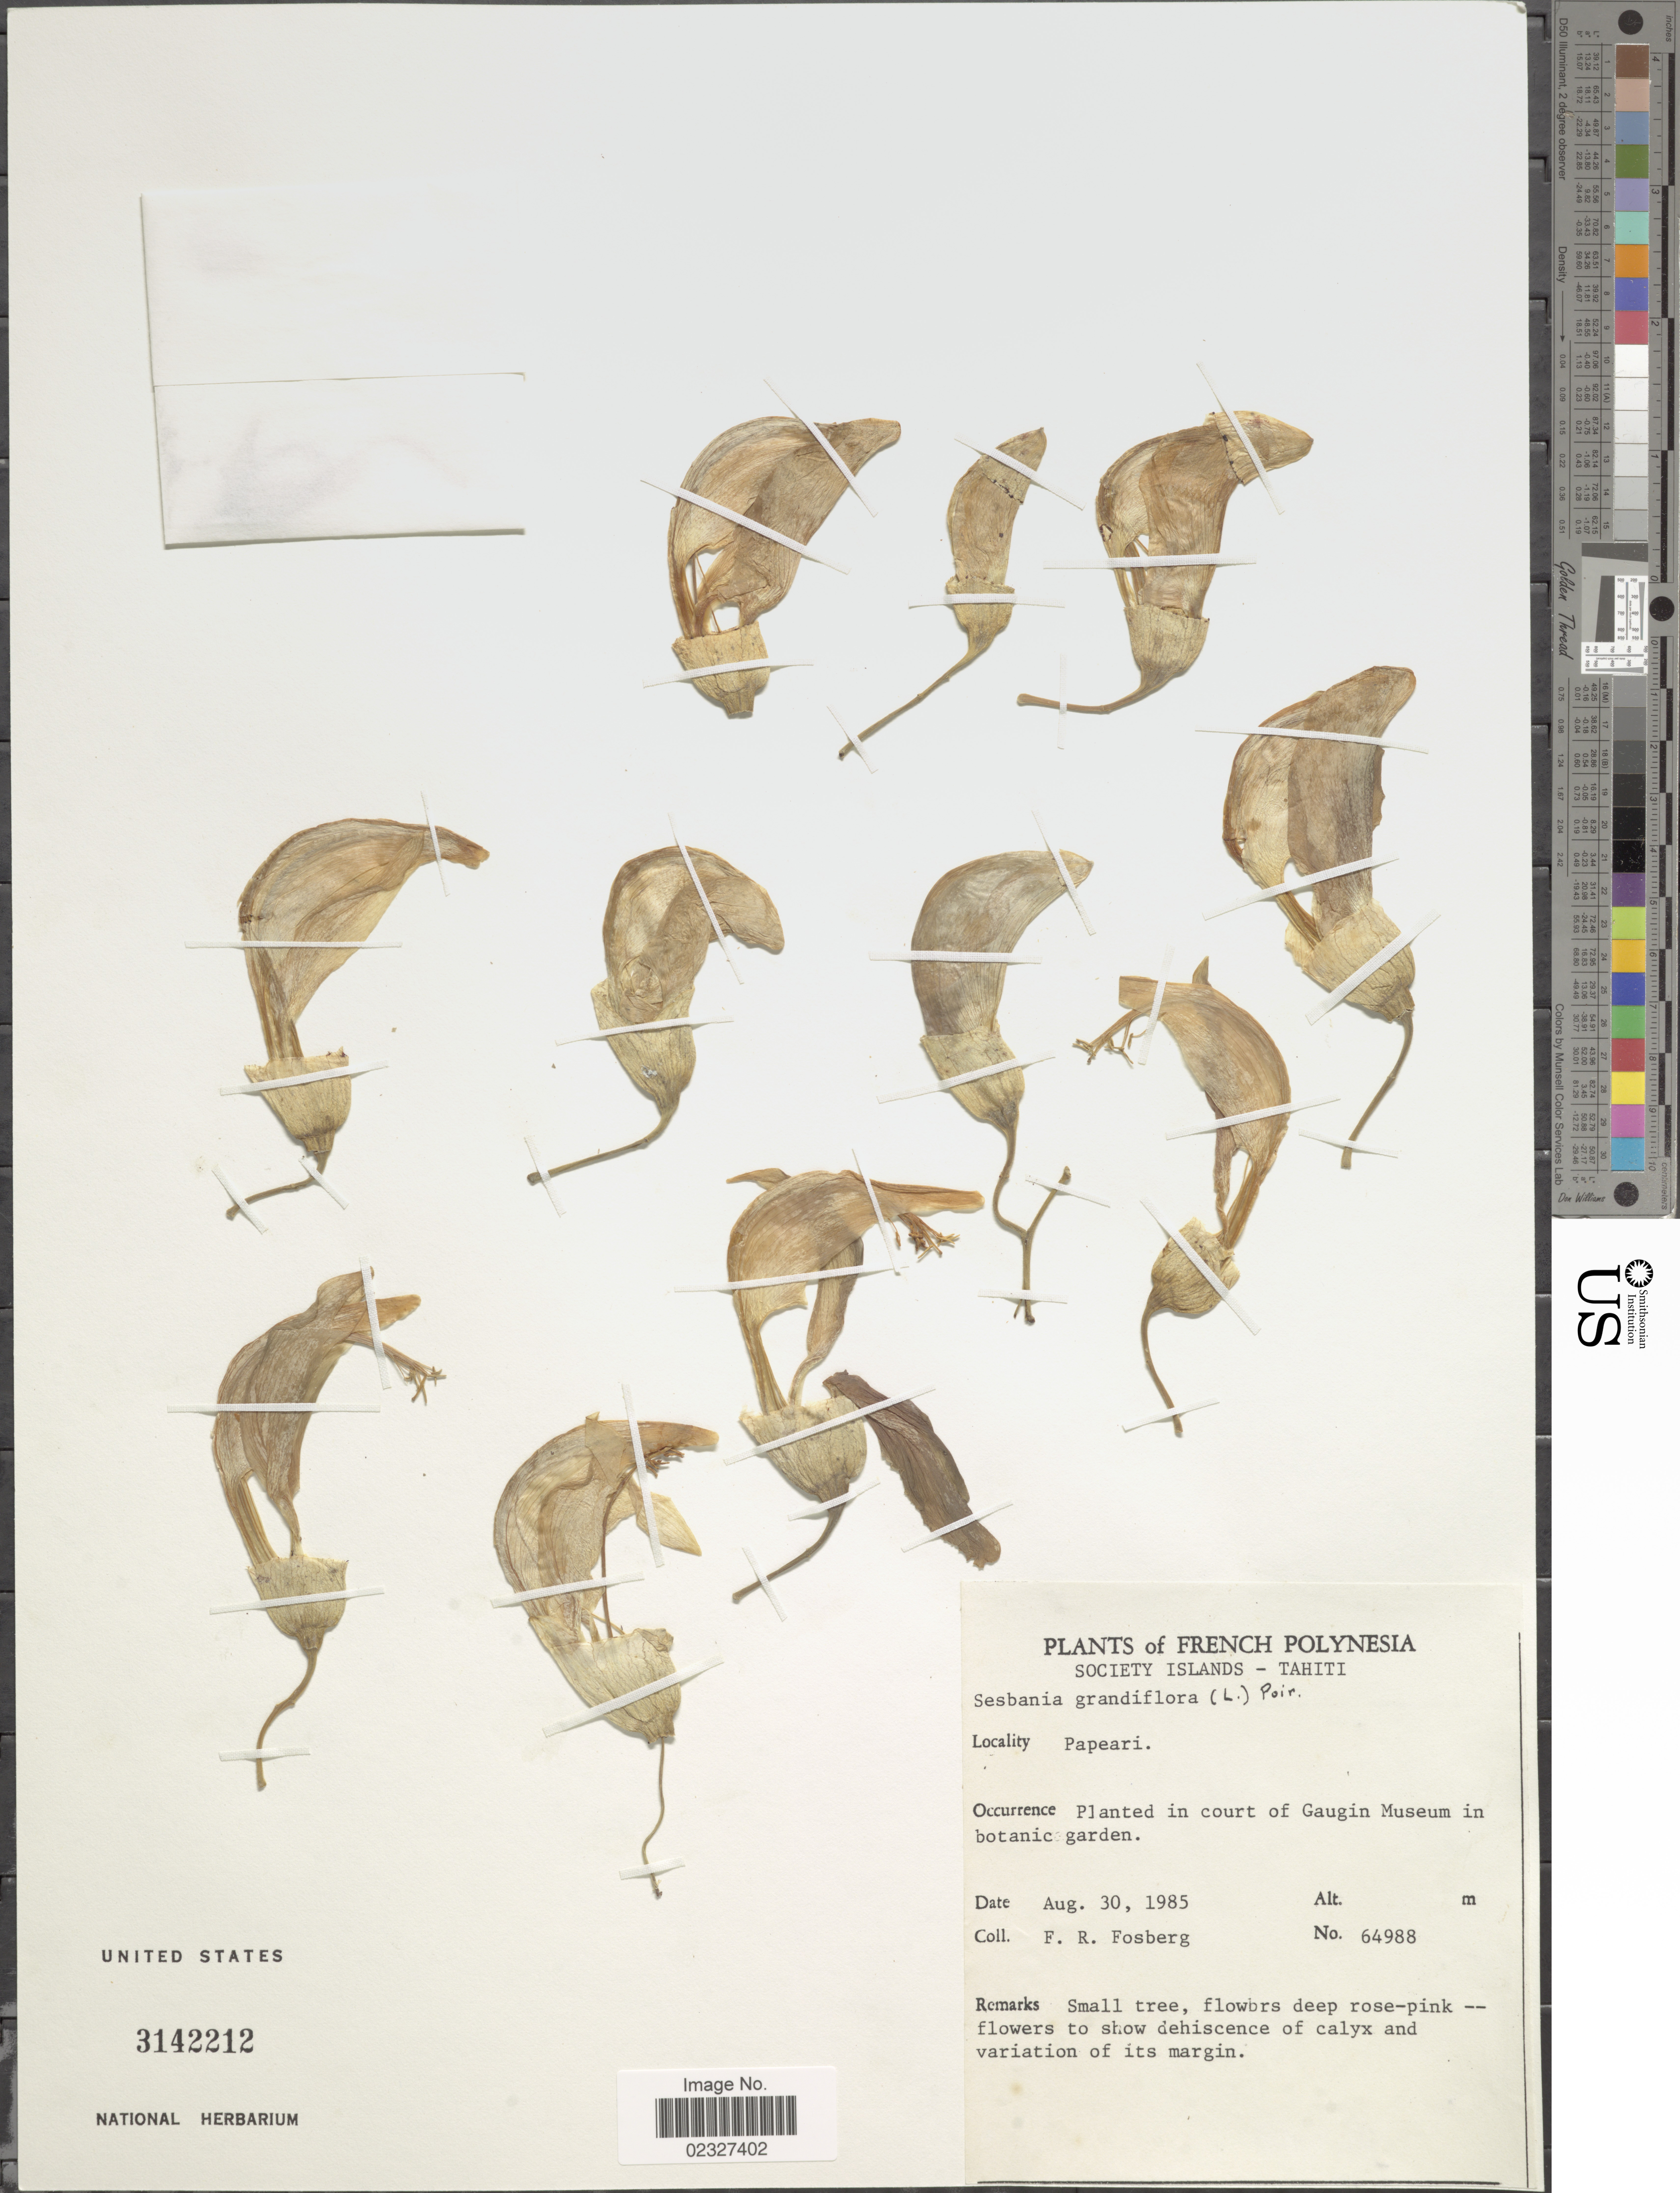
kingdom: Plantae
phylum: Tracheophyta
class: Magnoliopsida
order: Fabales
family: Fabaceae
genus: Sesbania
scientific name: Sesbania grandiflora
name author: (L.) Poir.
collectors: F. R. Fosberg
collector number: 64988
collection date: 1985-08-30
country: French Polynesia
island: Tahiti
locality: Society Islands, Tahiti, Papeari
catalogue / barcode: US 3142212